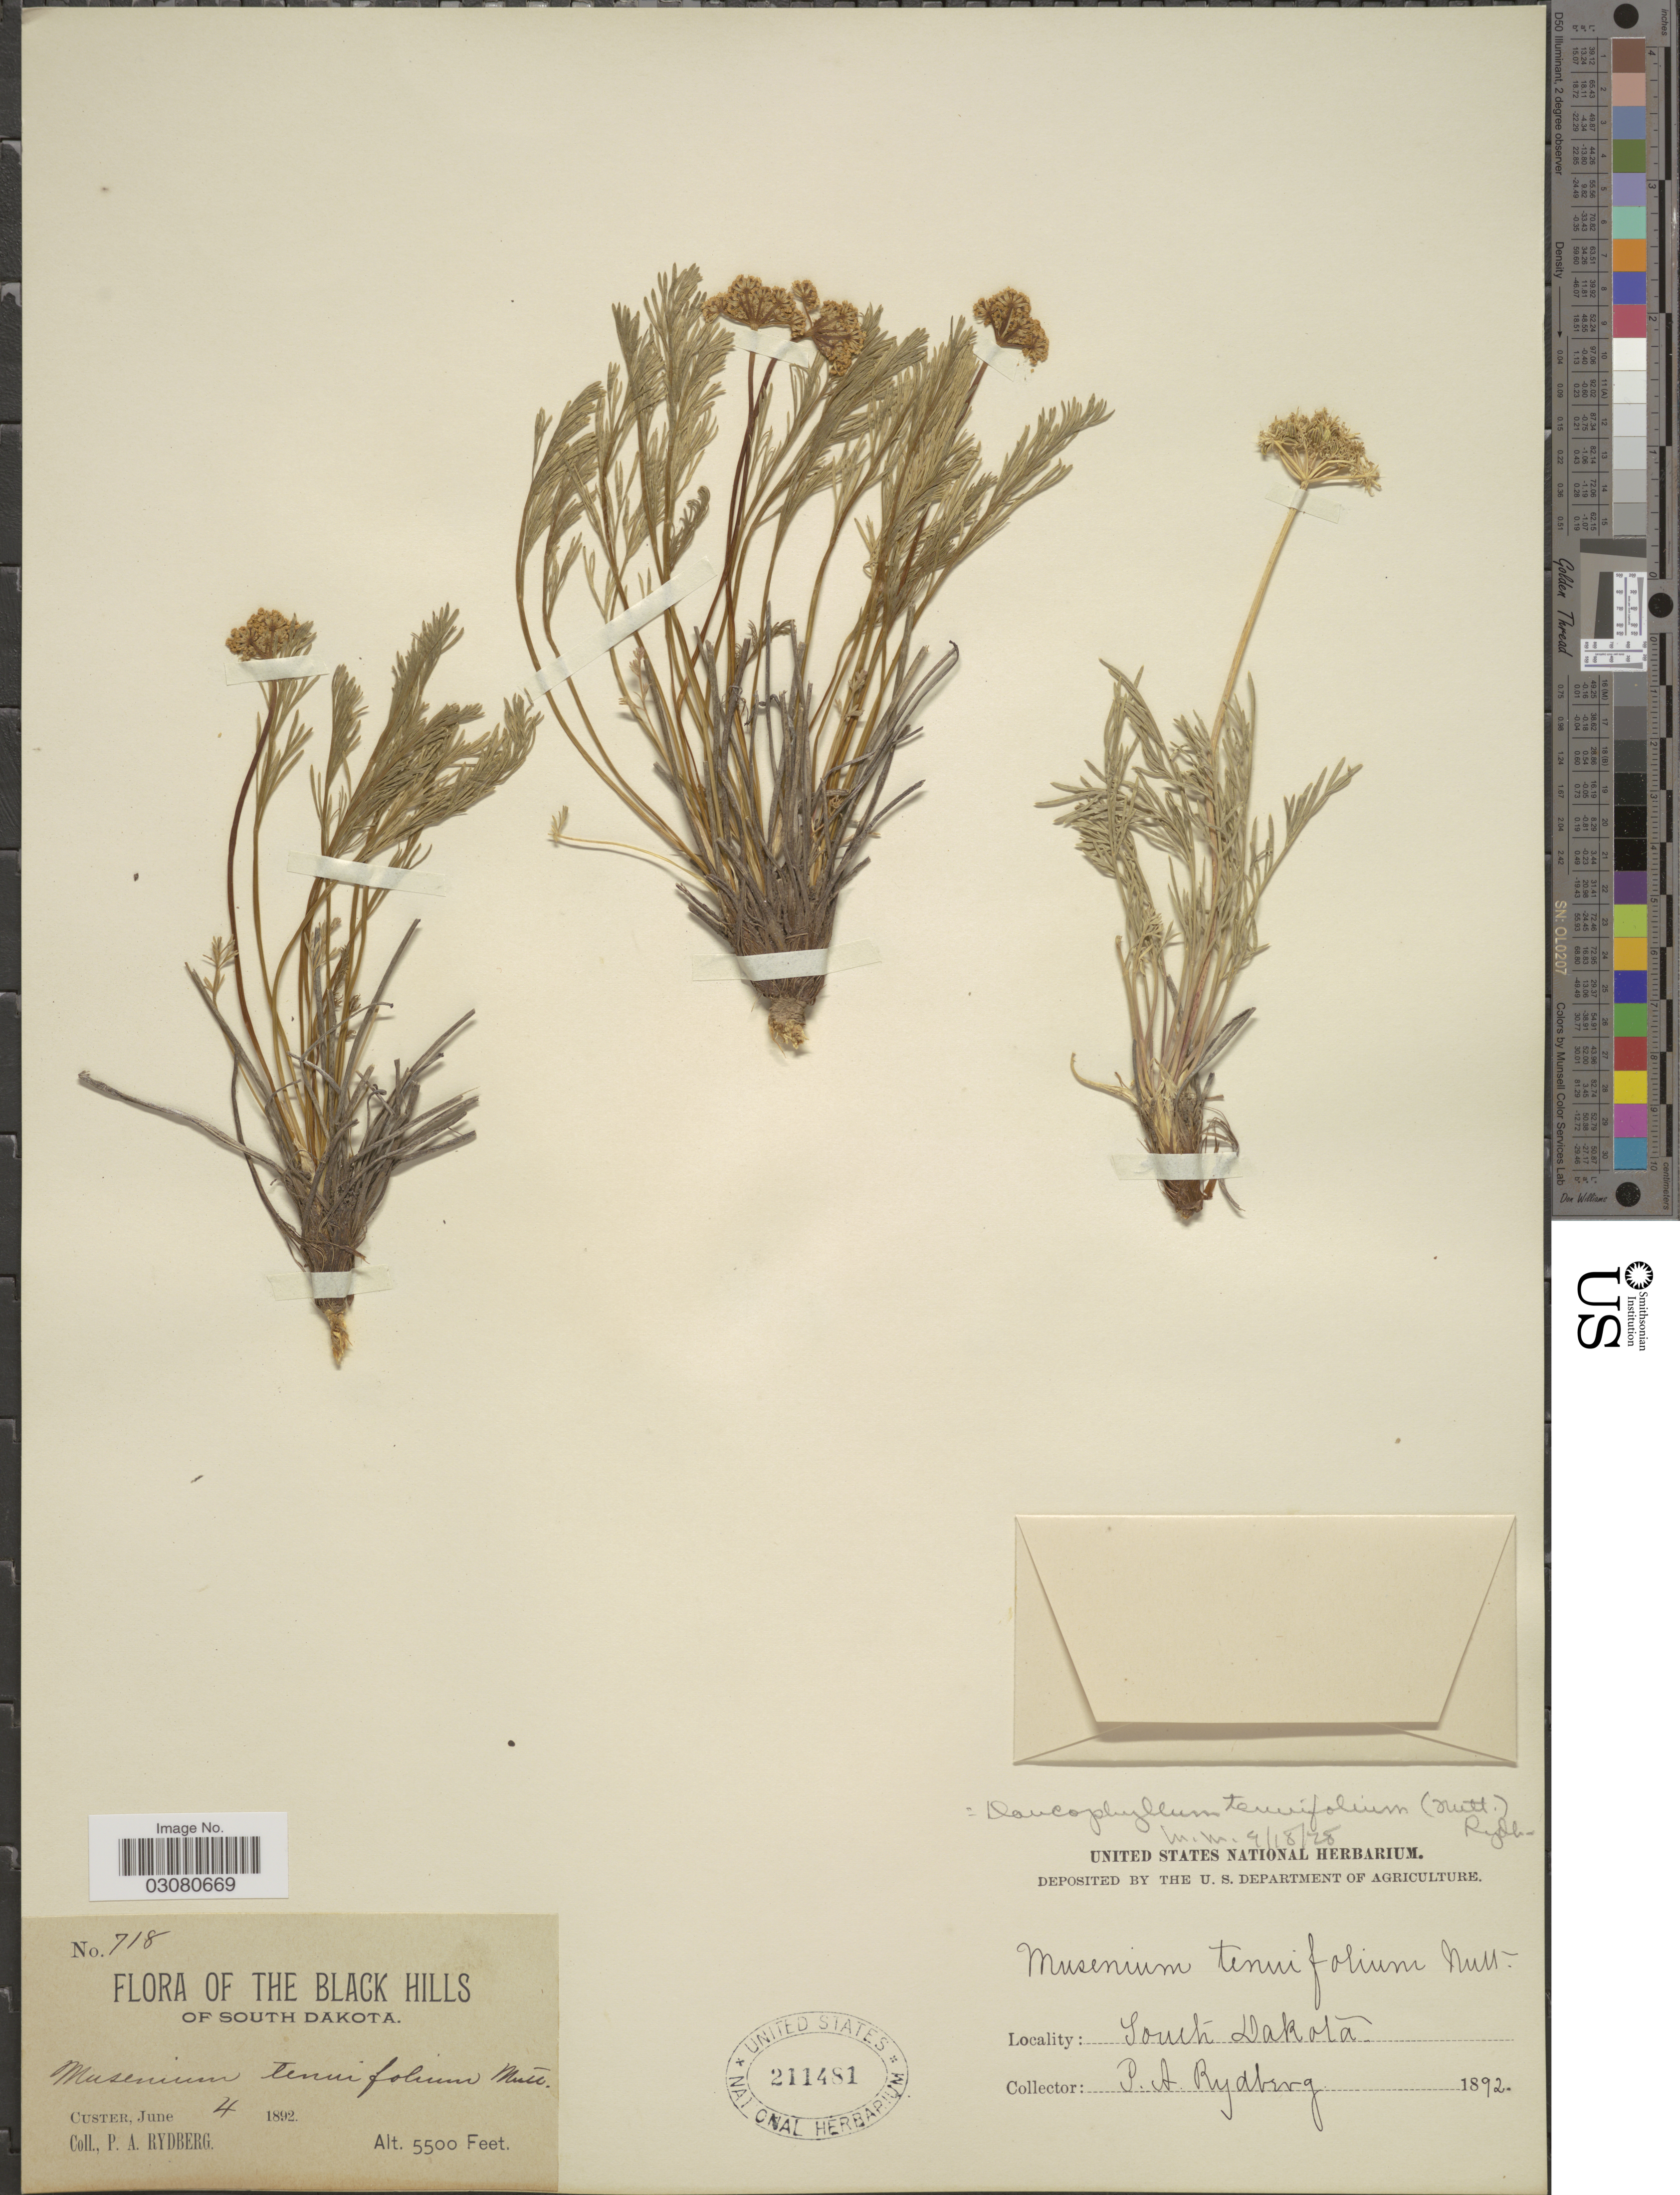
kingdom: Plantae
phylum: Tracheophyta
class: Magnoliopsida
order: Apiales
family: Apiaceae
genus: Musineon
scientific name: Musineon tenuifolium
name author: Nutt.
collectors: P. A. Rydberg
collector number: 718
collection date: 1892-06-04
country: United States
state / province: South Dakota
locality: The Black Hills. Custer.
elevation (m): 1676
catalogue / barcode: US 211481